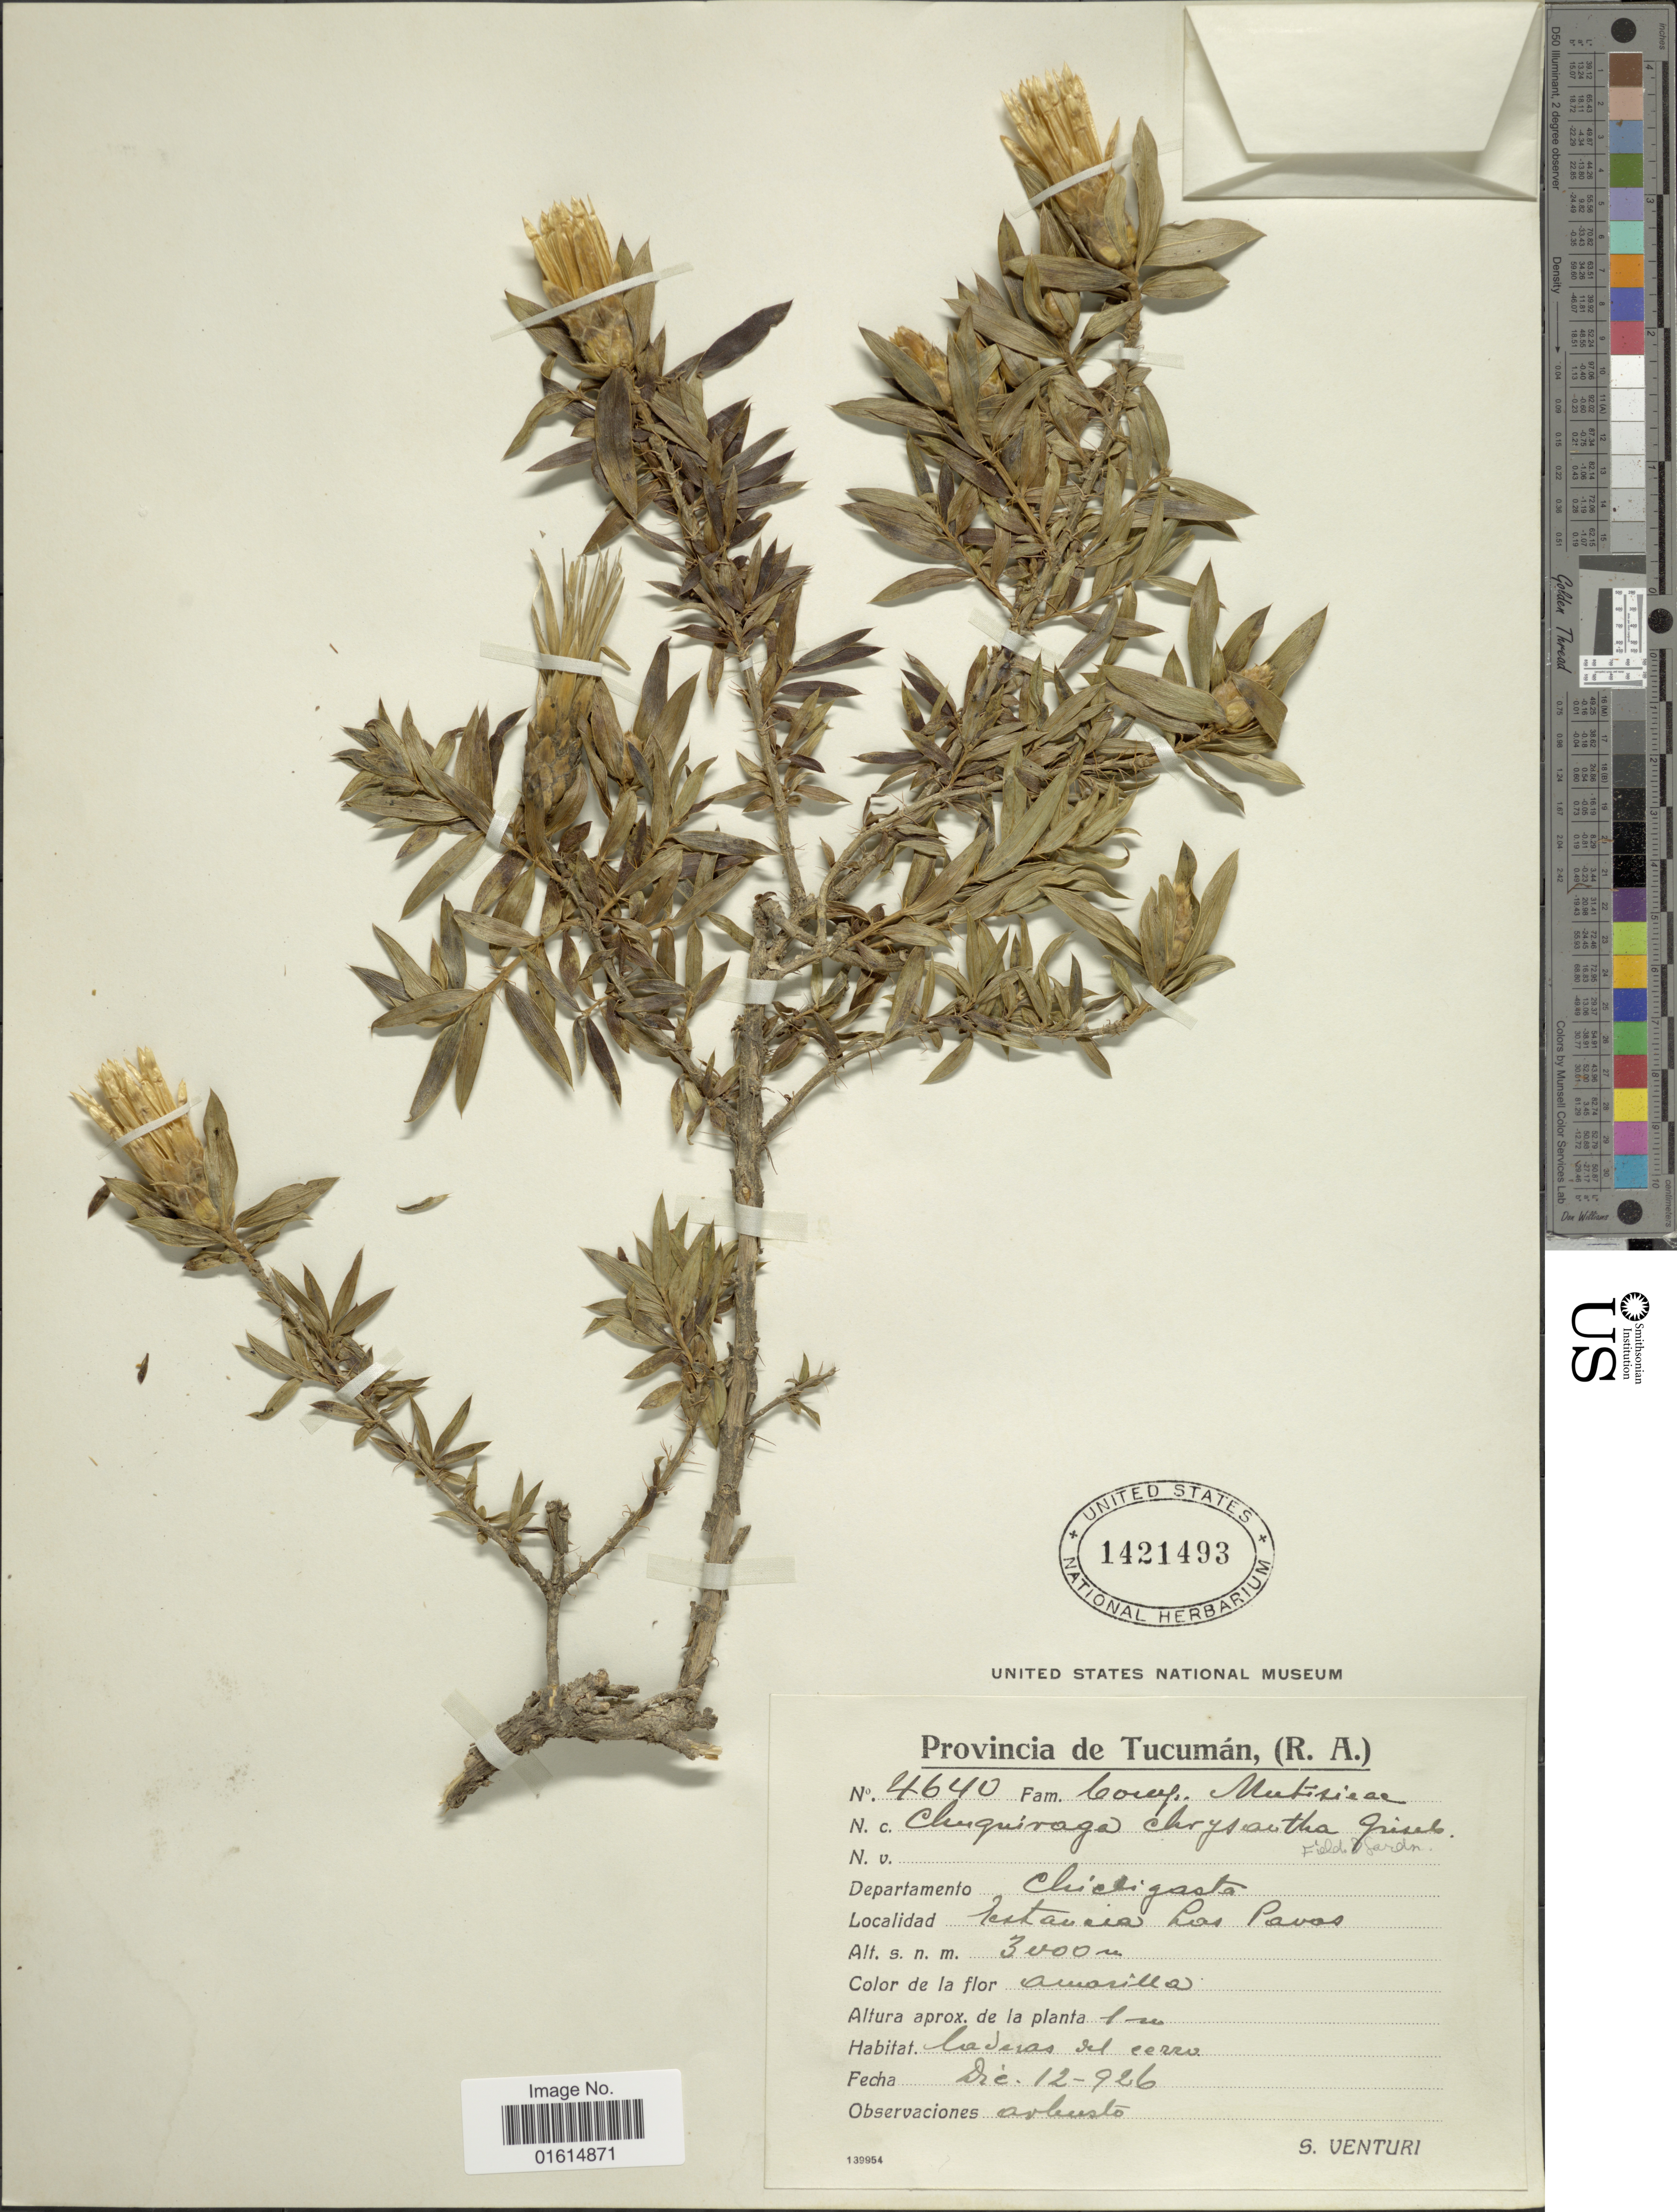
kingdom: Plantae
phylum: Tracheophyta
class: Magnoliopsida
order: Asterales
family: Asteraceae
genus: Chuquiraga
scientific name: Chuquiraga chrysantha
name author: Fielding & Gardner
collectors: S. Venturi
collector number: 4640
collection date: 1926-12-12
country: Argentina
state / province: Tucuman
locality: Provincia de Tucuman (R. A.), Departamento Chicligasta, Estancia Los Pavas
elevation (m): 3000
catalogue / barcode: US 1421493